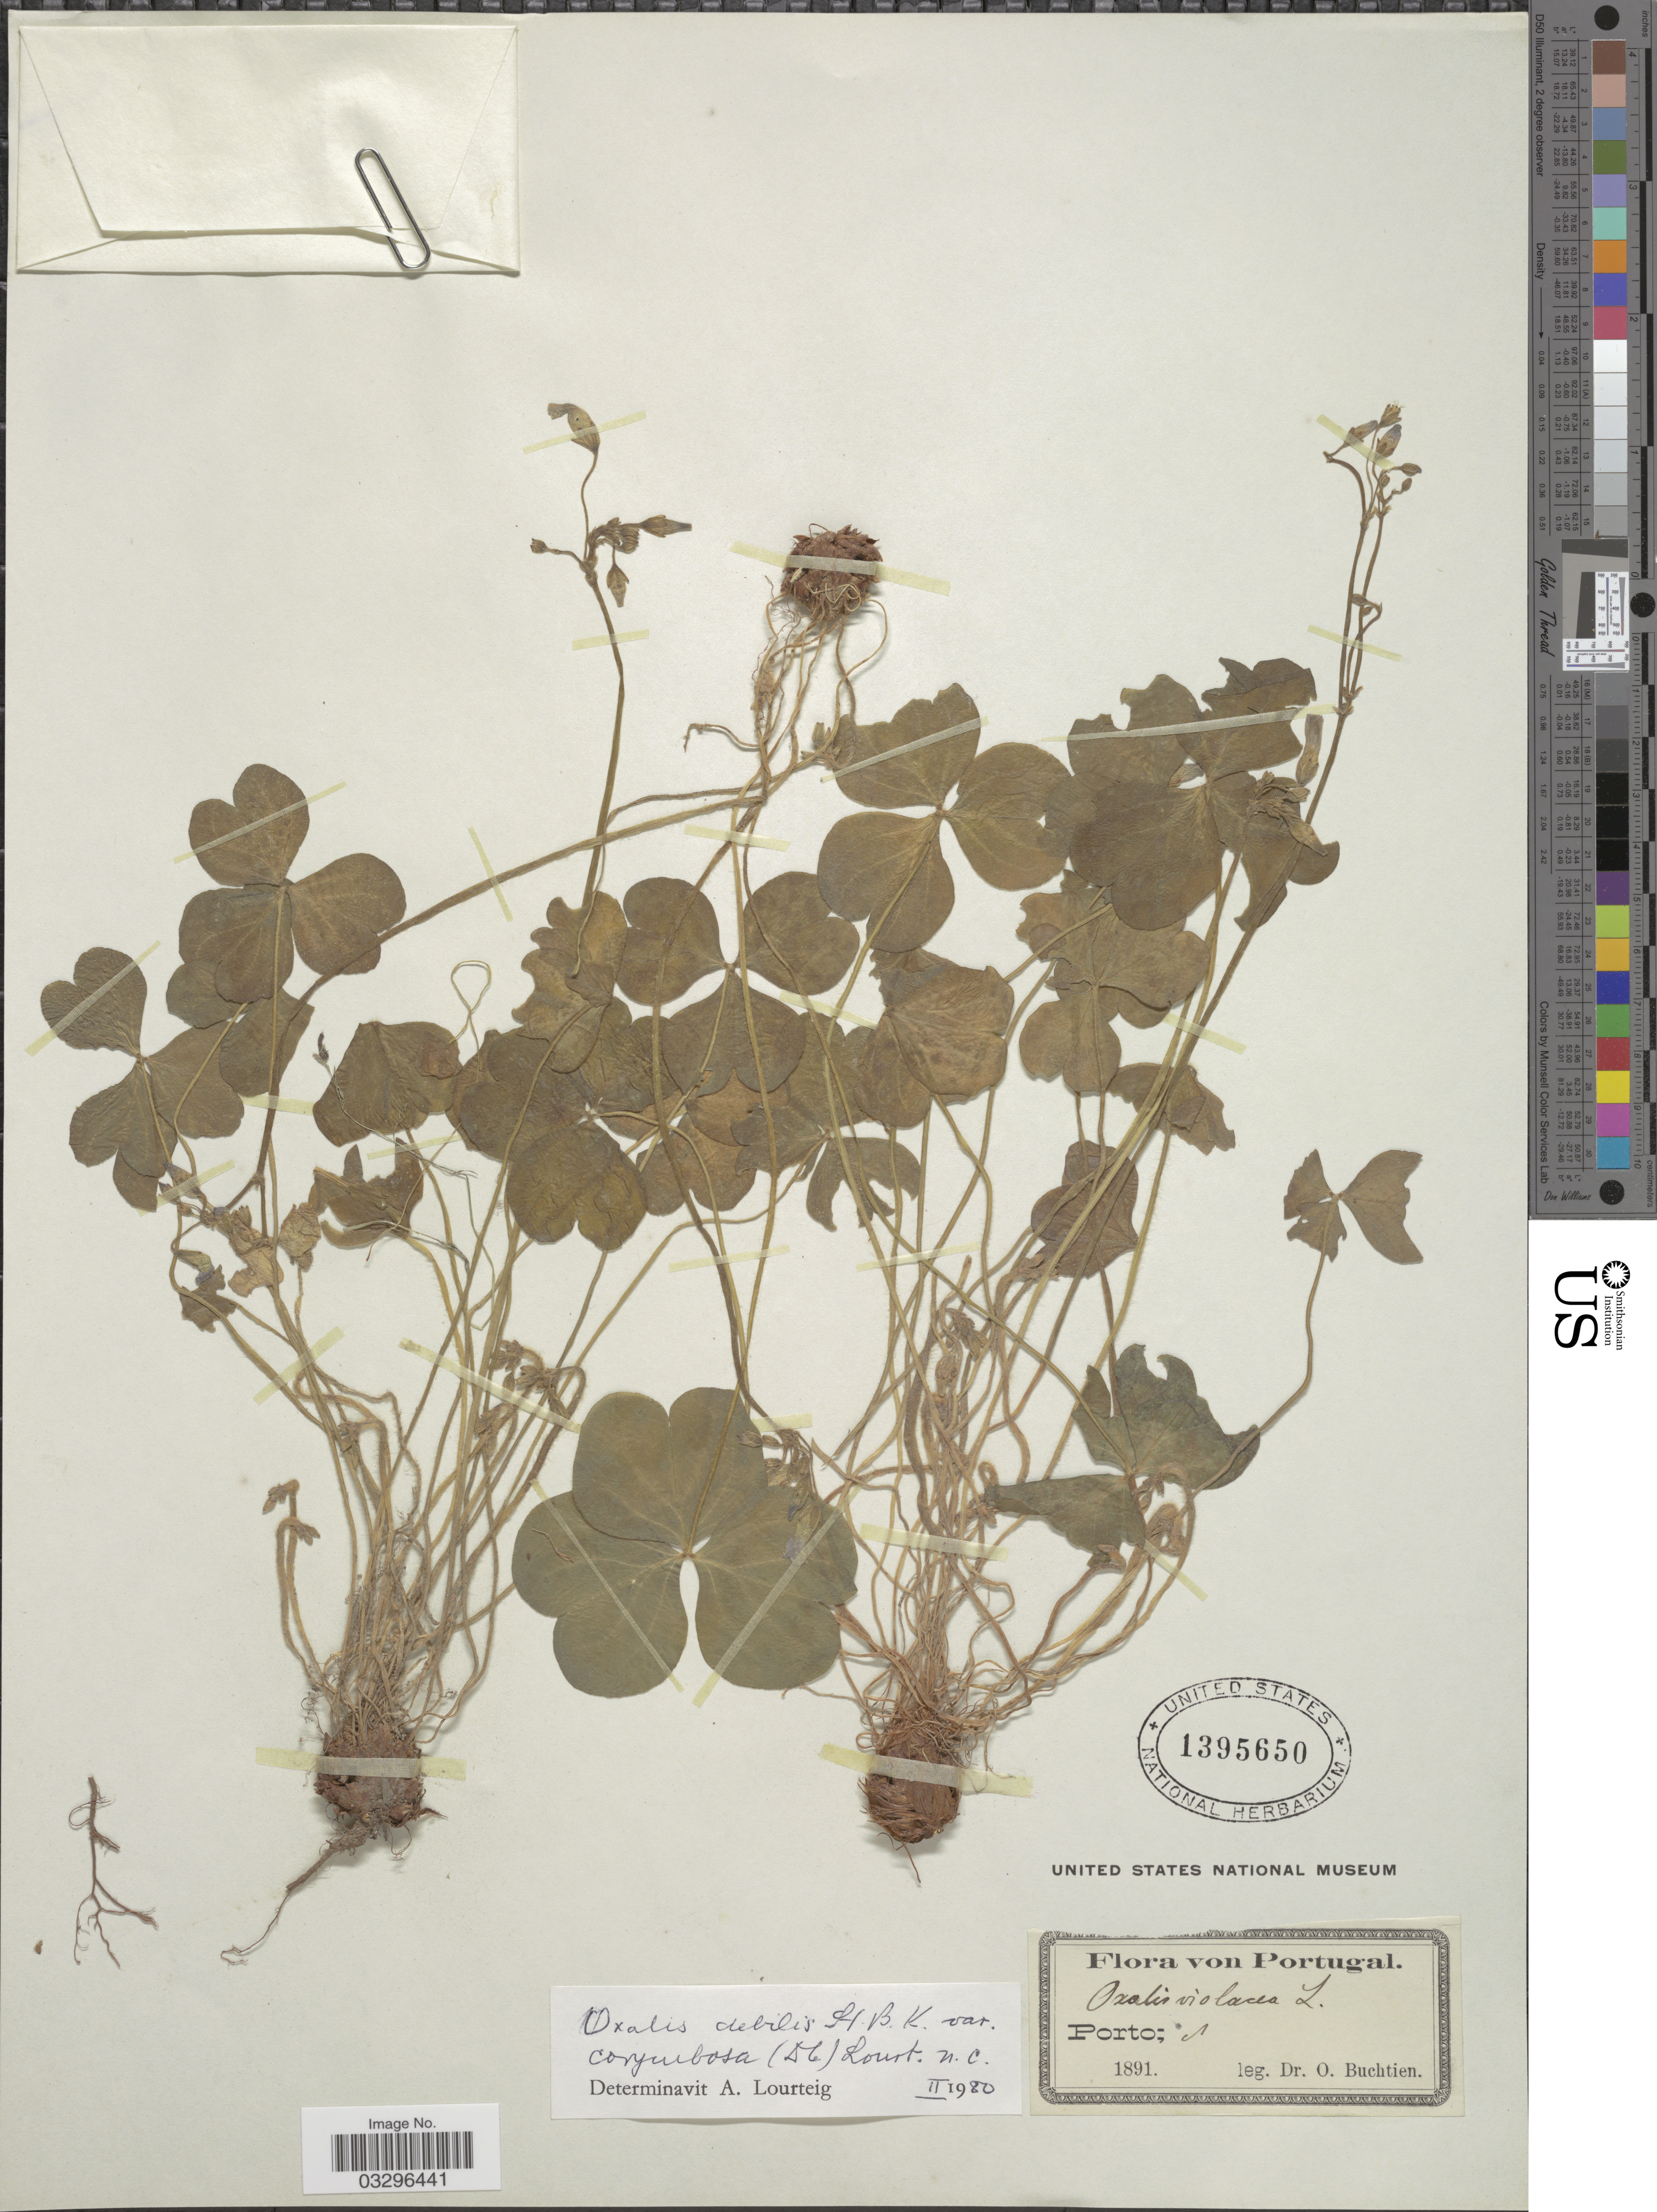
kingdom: Plantae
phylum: Tracheophyta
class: Magnoliopsida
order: Oxalidales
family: Oxalidaceae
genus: Oxalis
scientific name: Oxalis debilis var. corymbosa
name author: (DC.) Lourteig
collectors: O. Buchtien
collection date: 1891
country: Portugal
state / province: Porto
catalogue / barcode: US 1395650